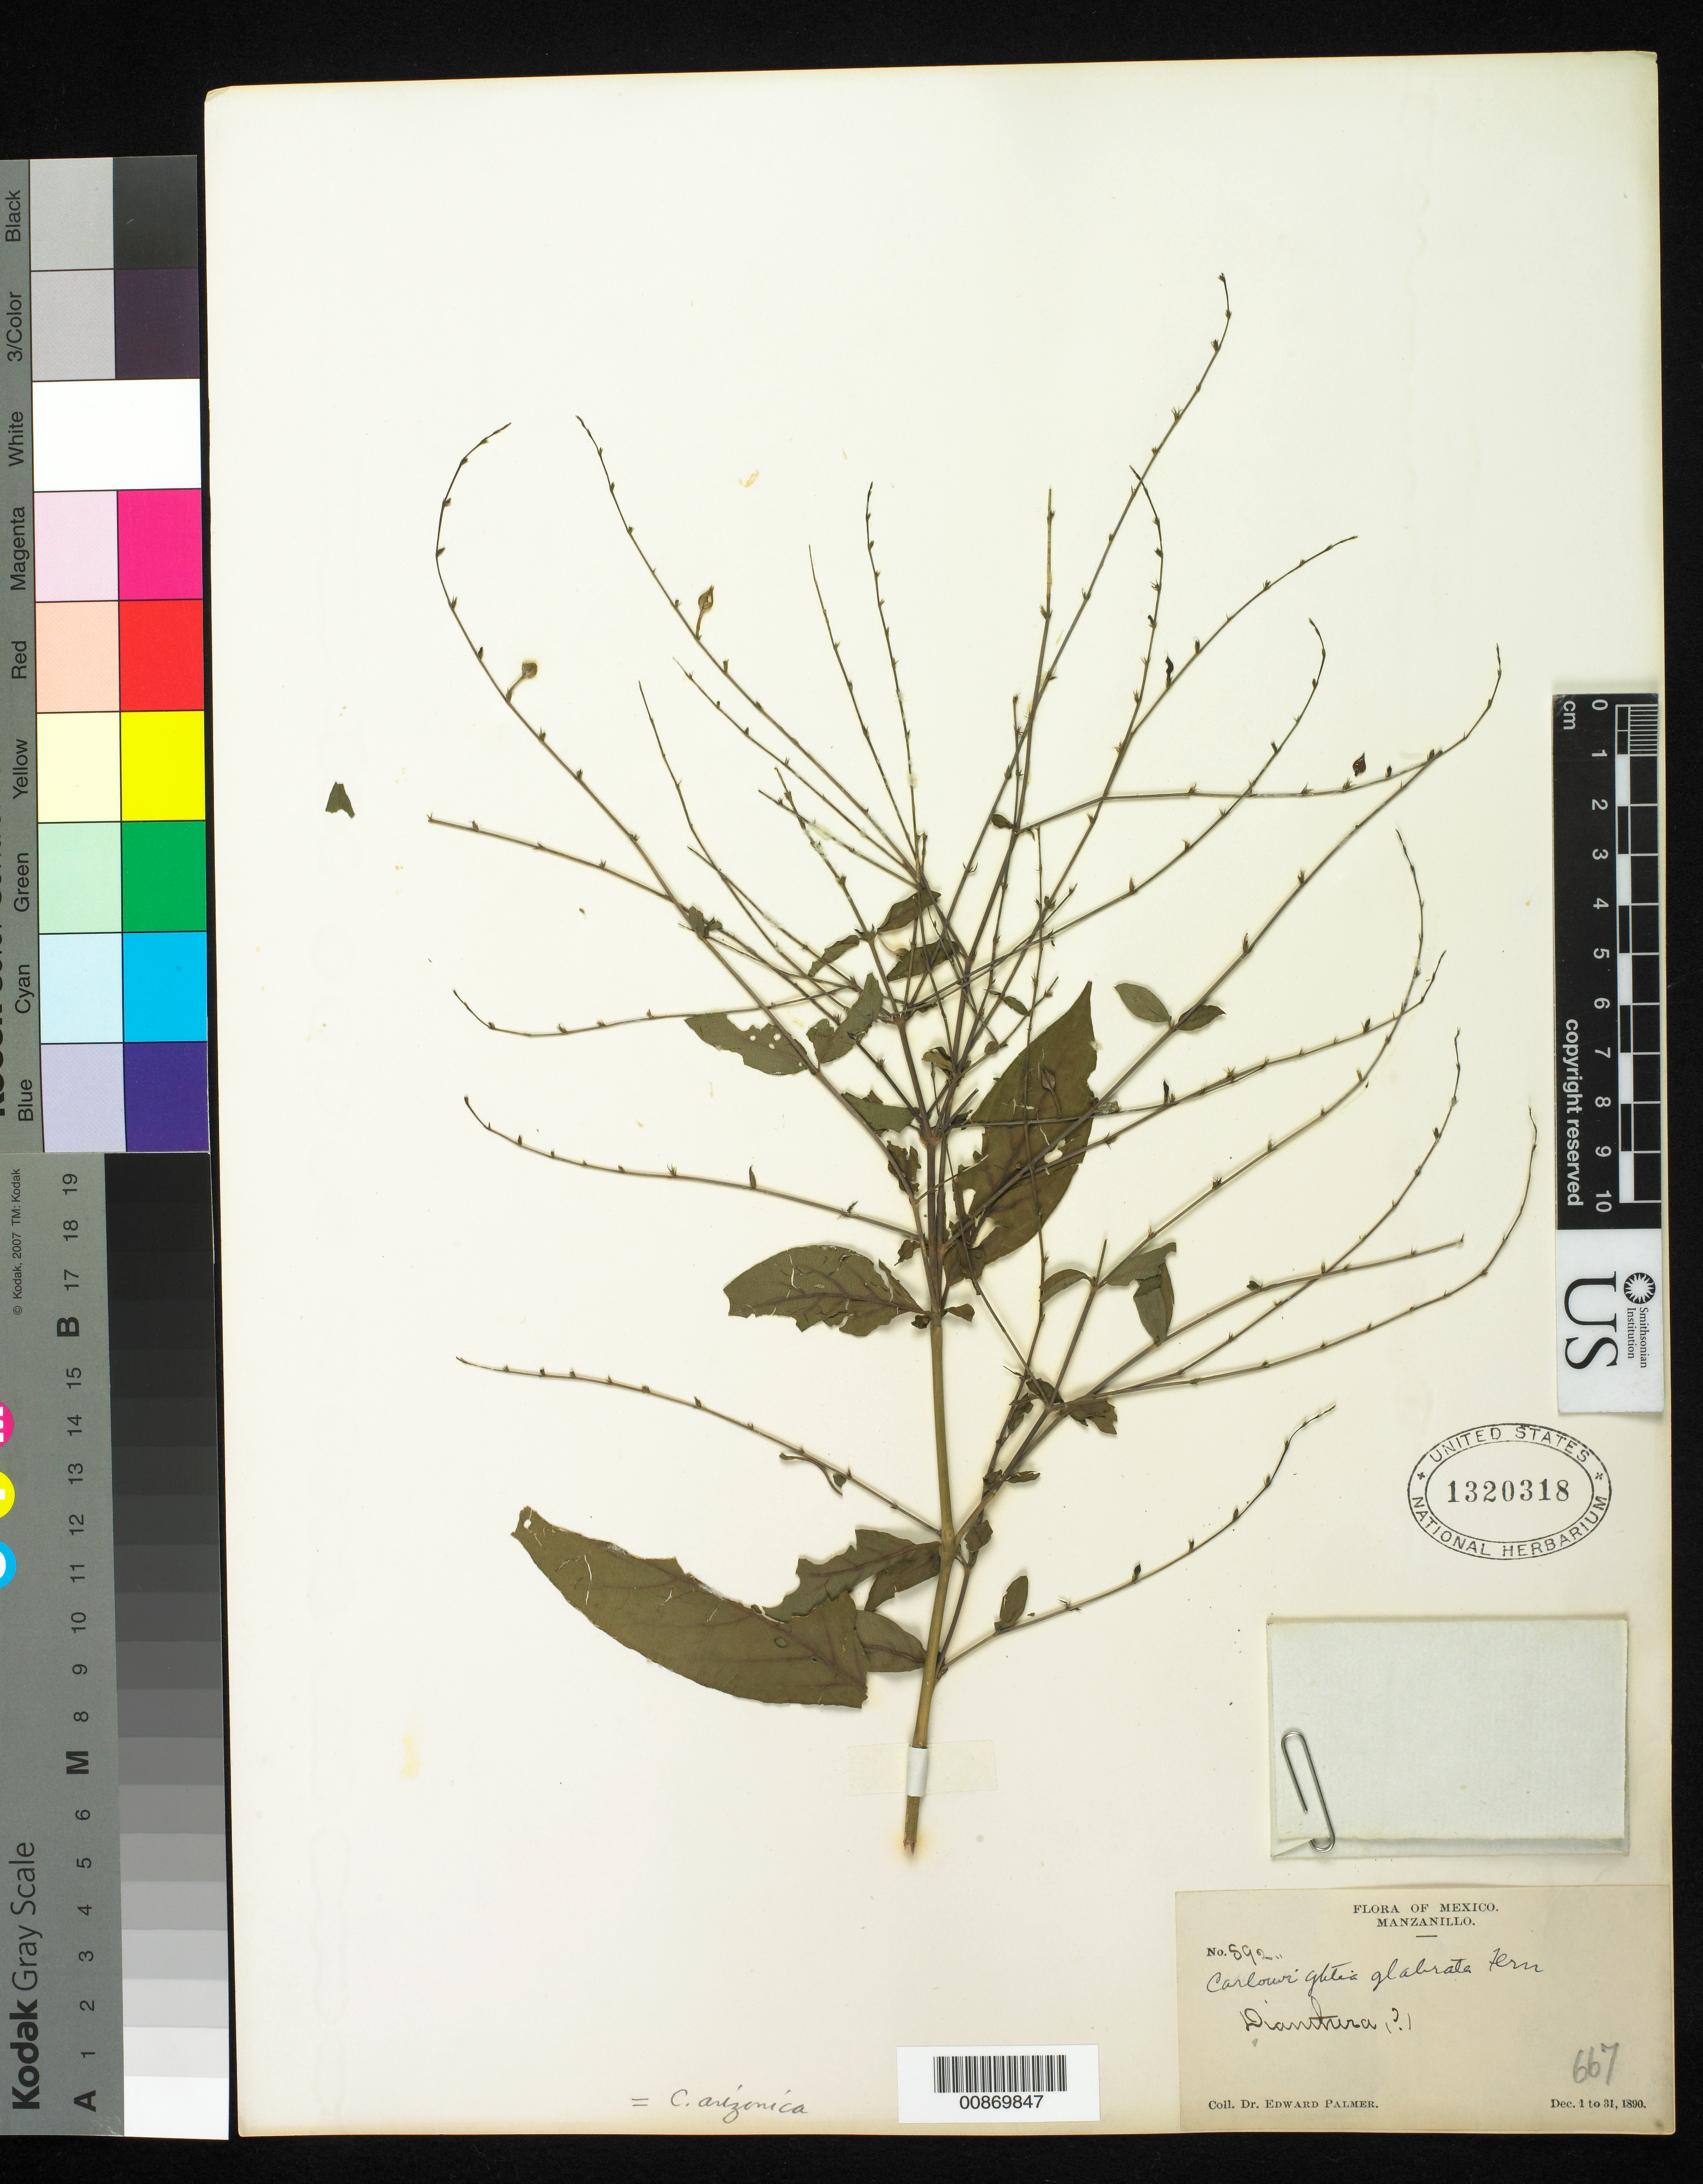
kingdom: Plantae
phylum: Tracheophyta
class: Magnoliopsida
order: Lamiales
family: Acanthaceae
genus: Carlowrightia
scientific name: Carlowrightia arizonica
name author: A. Gray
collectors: E. Palmer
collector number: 892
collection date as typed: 01 Dec 1890 to 31 Dec 1890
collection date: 1890-12-01/1890-12-31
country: Mexico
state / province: Colima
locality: Manzanillo, Colima.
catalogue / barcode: US 1320318